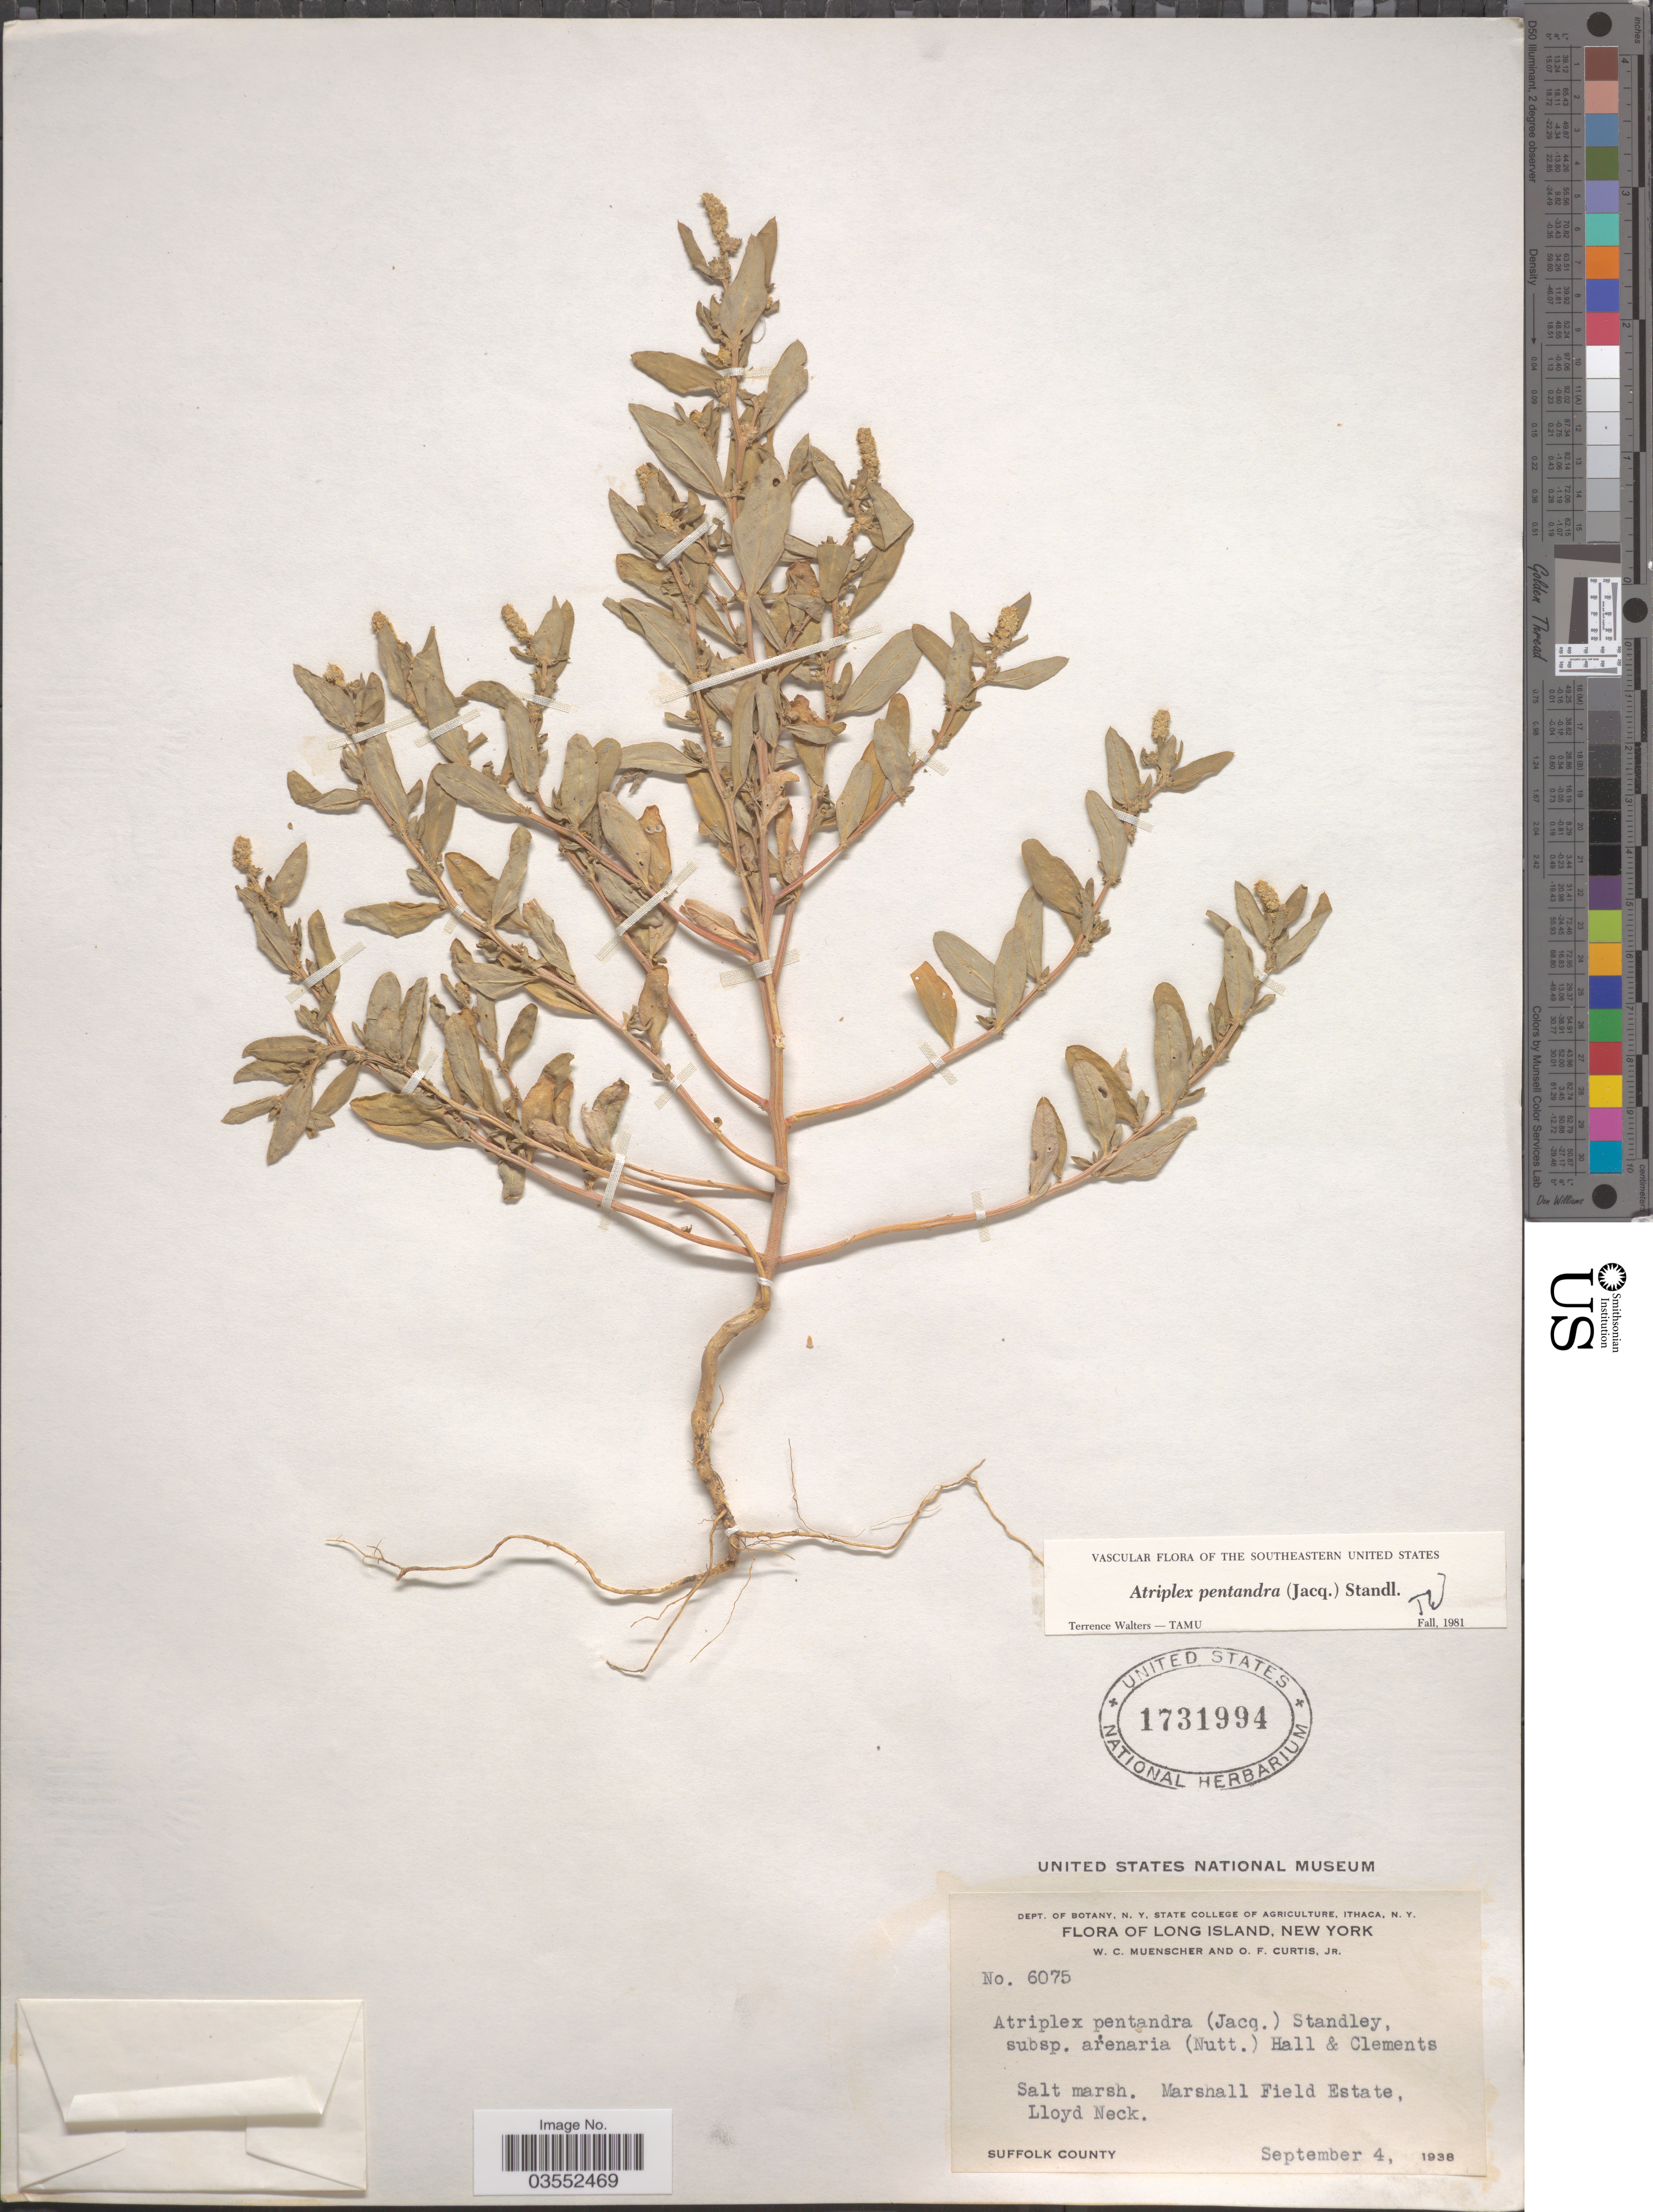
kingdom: Plantae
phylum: Tracheophyta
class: Magnoliopsida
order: Caryophyllales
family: Amaranthaceae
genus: Atriplex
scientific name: Atriplex pentandra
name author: (Jacq.) Standl.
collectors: W. Muenscher & O. Curtis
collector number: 6075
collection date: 1938-09-04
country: United States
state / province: New York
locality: Long Island. Marshall Field Estate, Lloyd Neck. Suffolk County.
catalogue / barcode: US 1731994